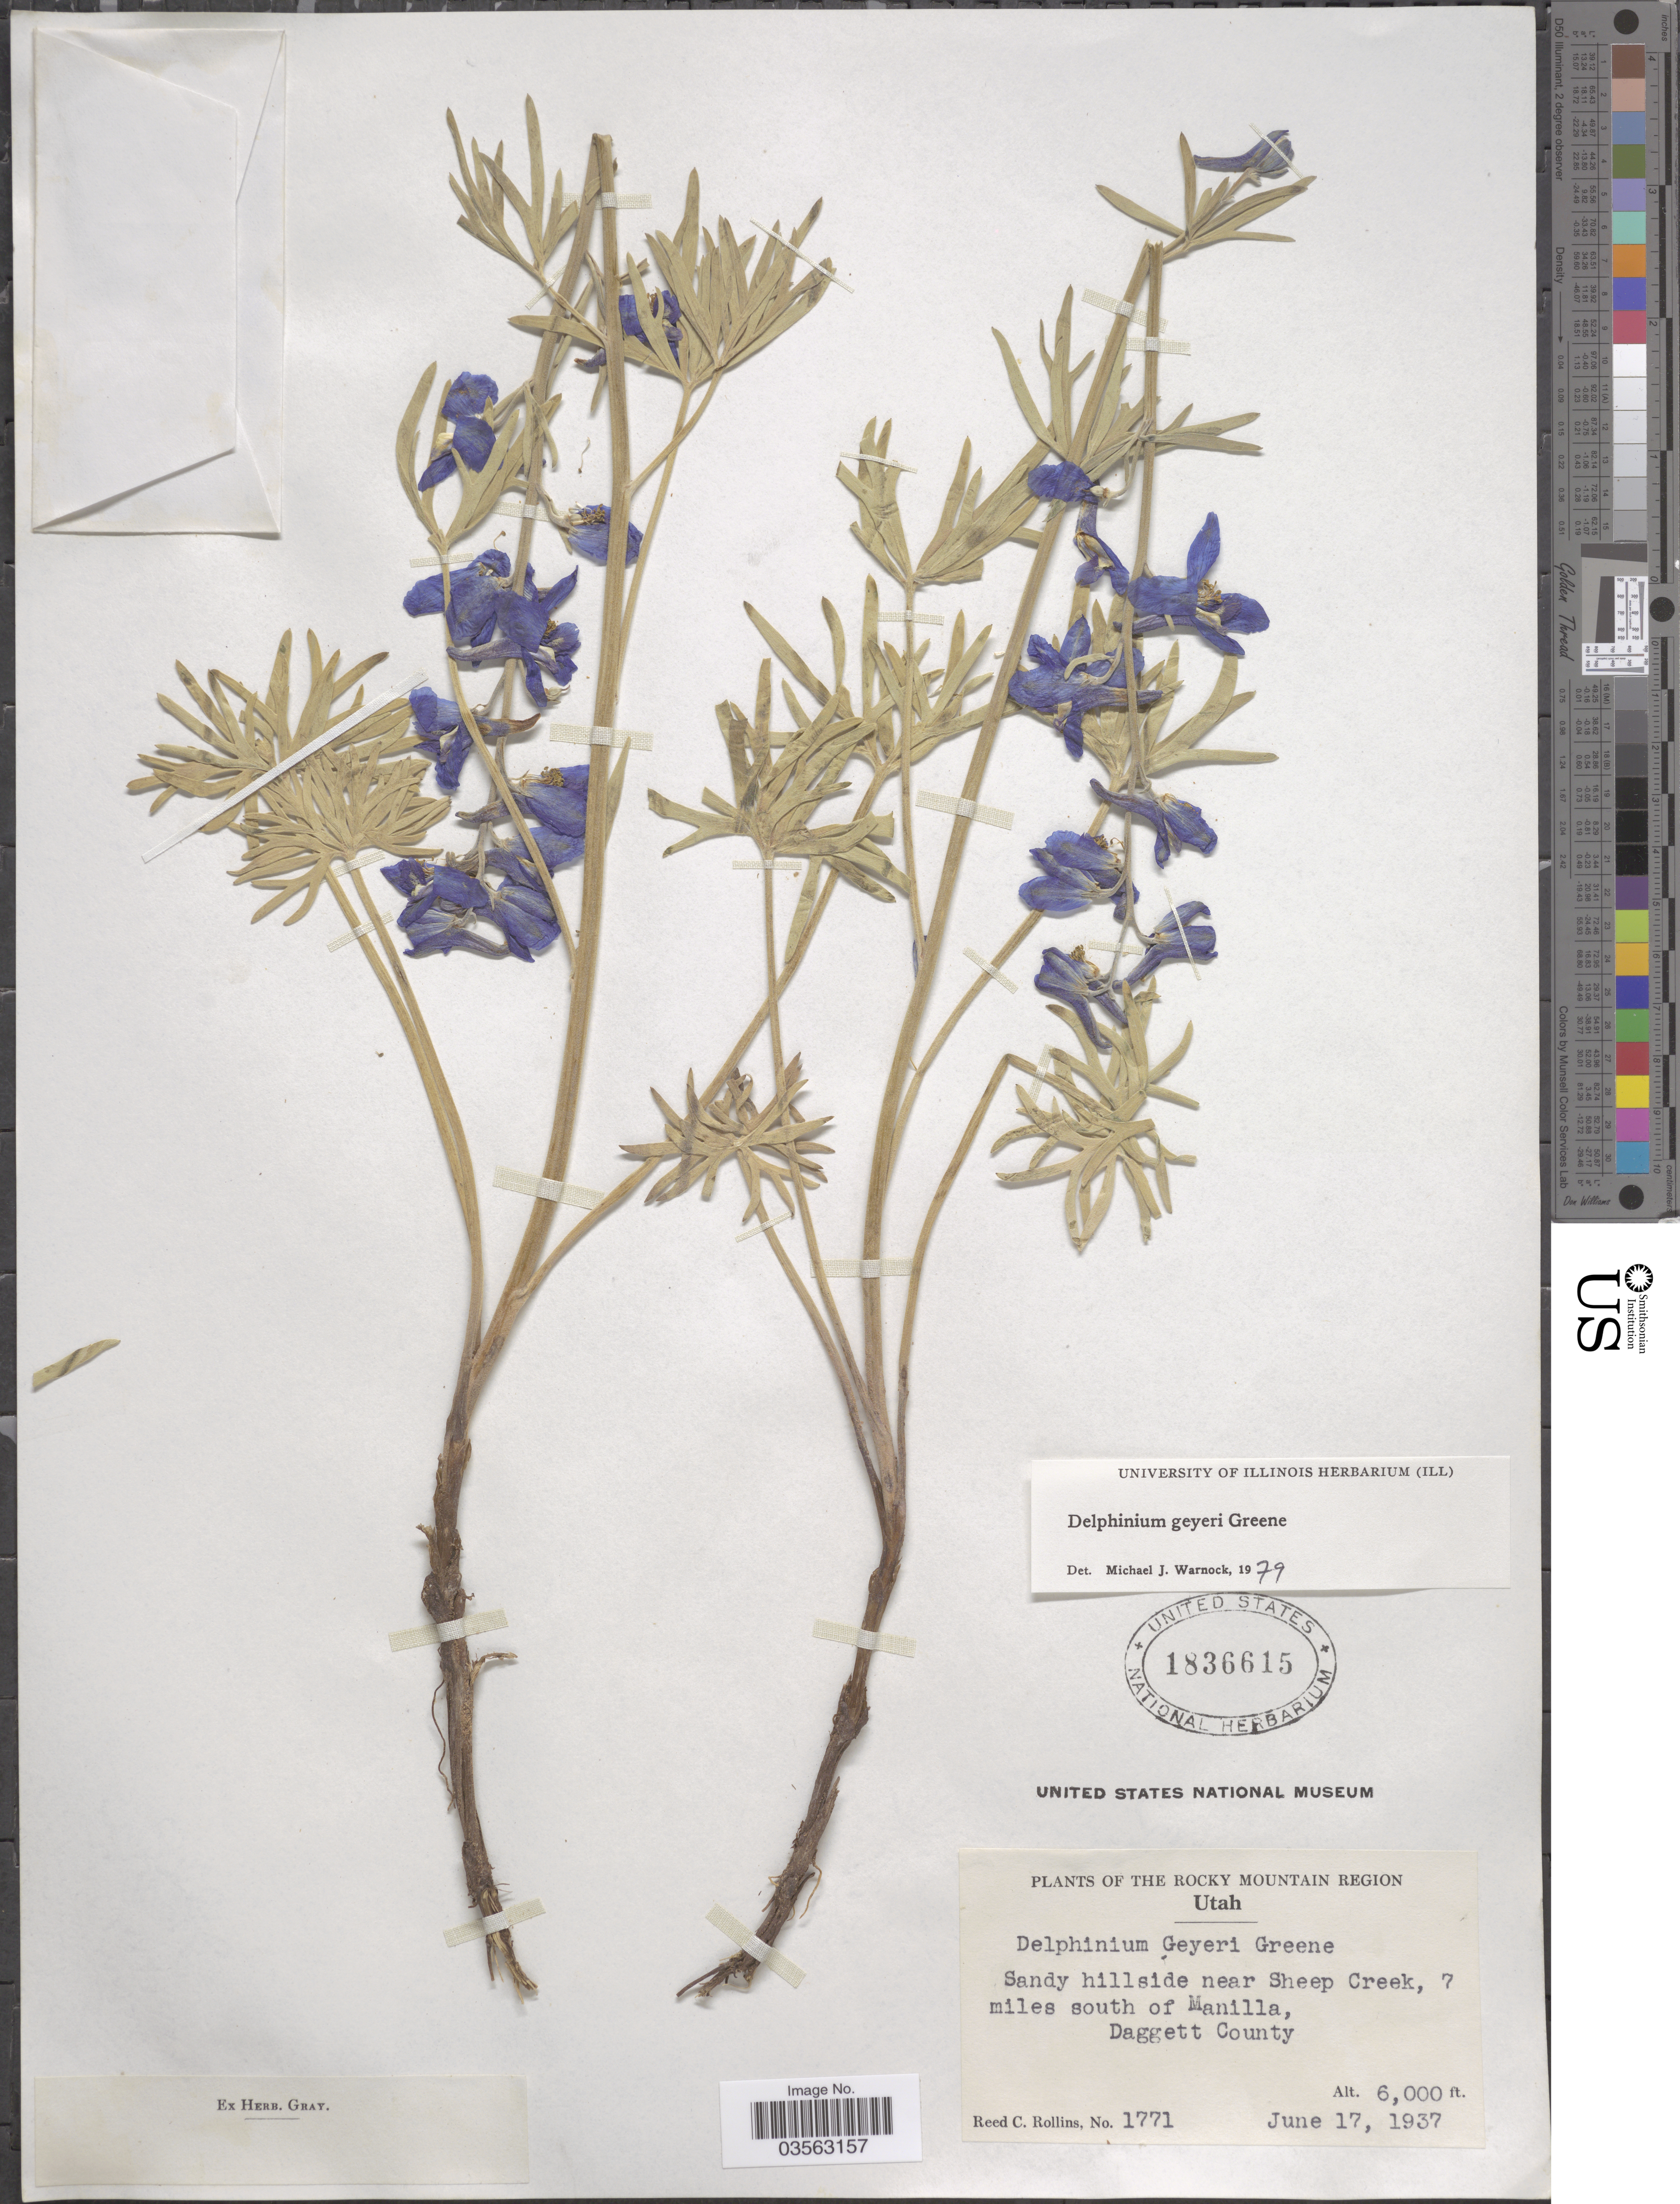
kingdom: Plantae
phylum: Tracheophyta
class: Magnoliopsida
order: Ranunculales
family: Ranunculaceae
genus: Delphinium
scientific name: Delphinium geyeri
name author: Greene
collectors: R. C. Rollins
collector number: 1771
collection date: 1937-06-17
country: United States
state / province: Utah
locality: The Rocky Mountain Region. Sandy hillside near Sheep Creek, 7 miles south of Manilla, Daggett County.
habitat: sandy hillside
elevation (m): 1829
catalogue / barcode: US 1836615